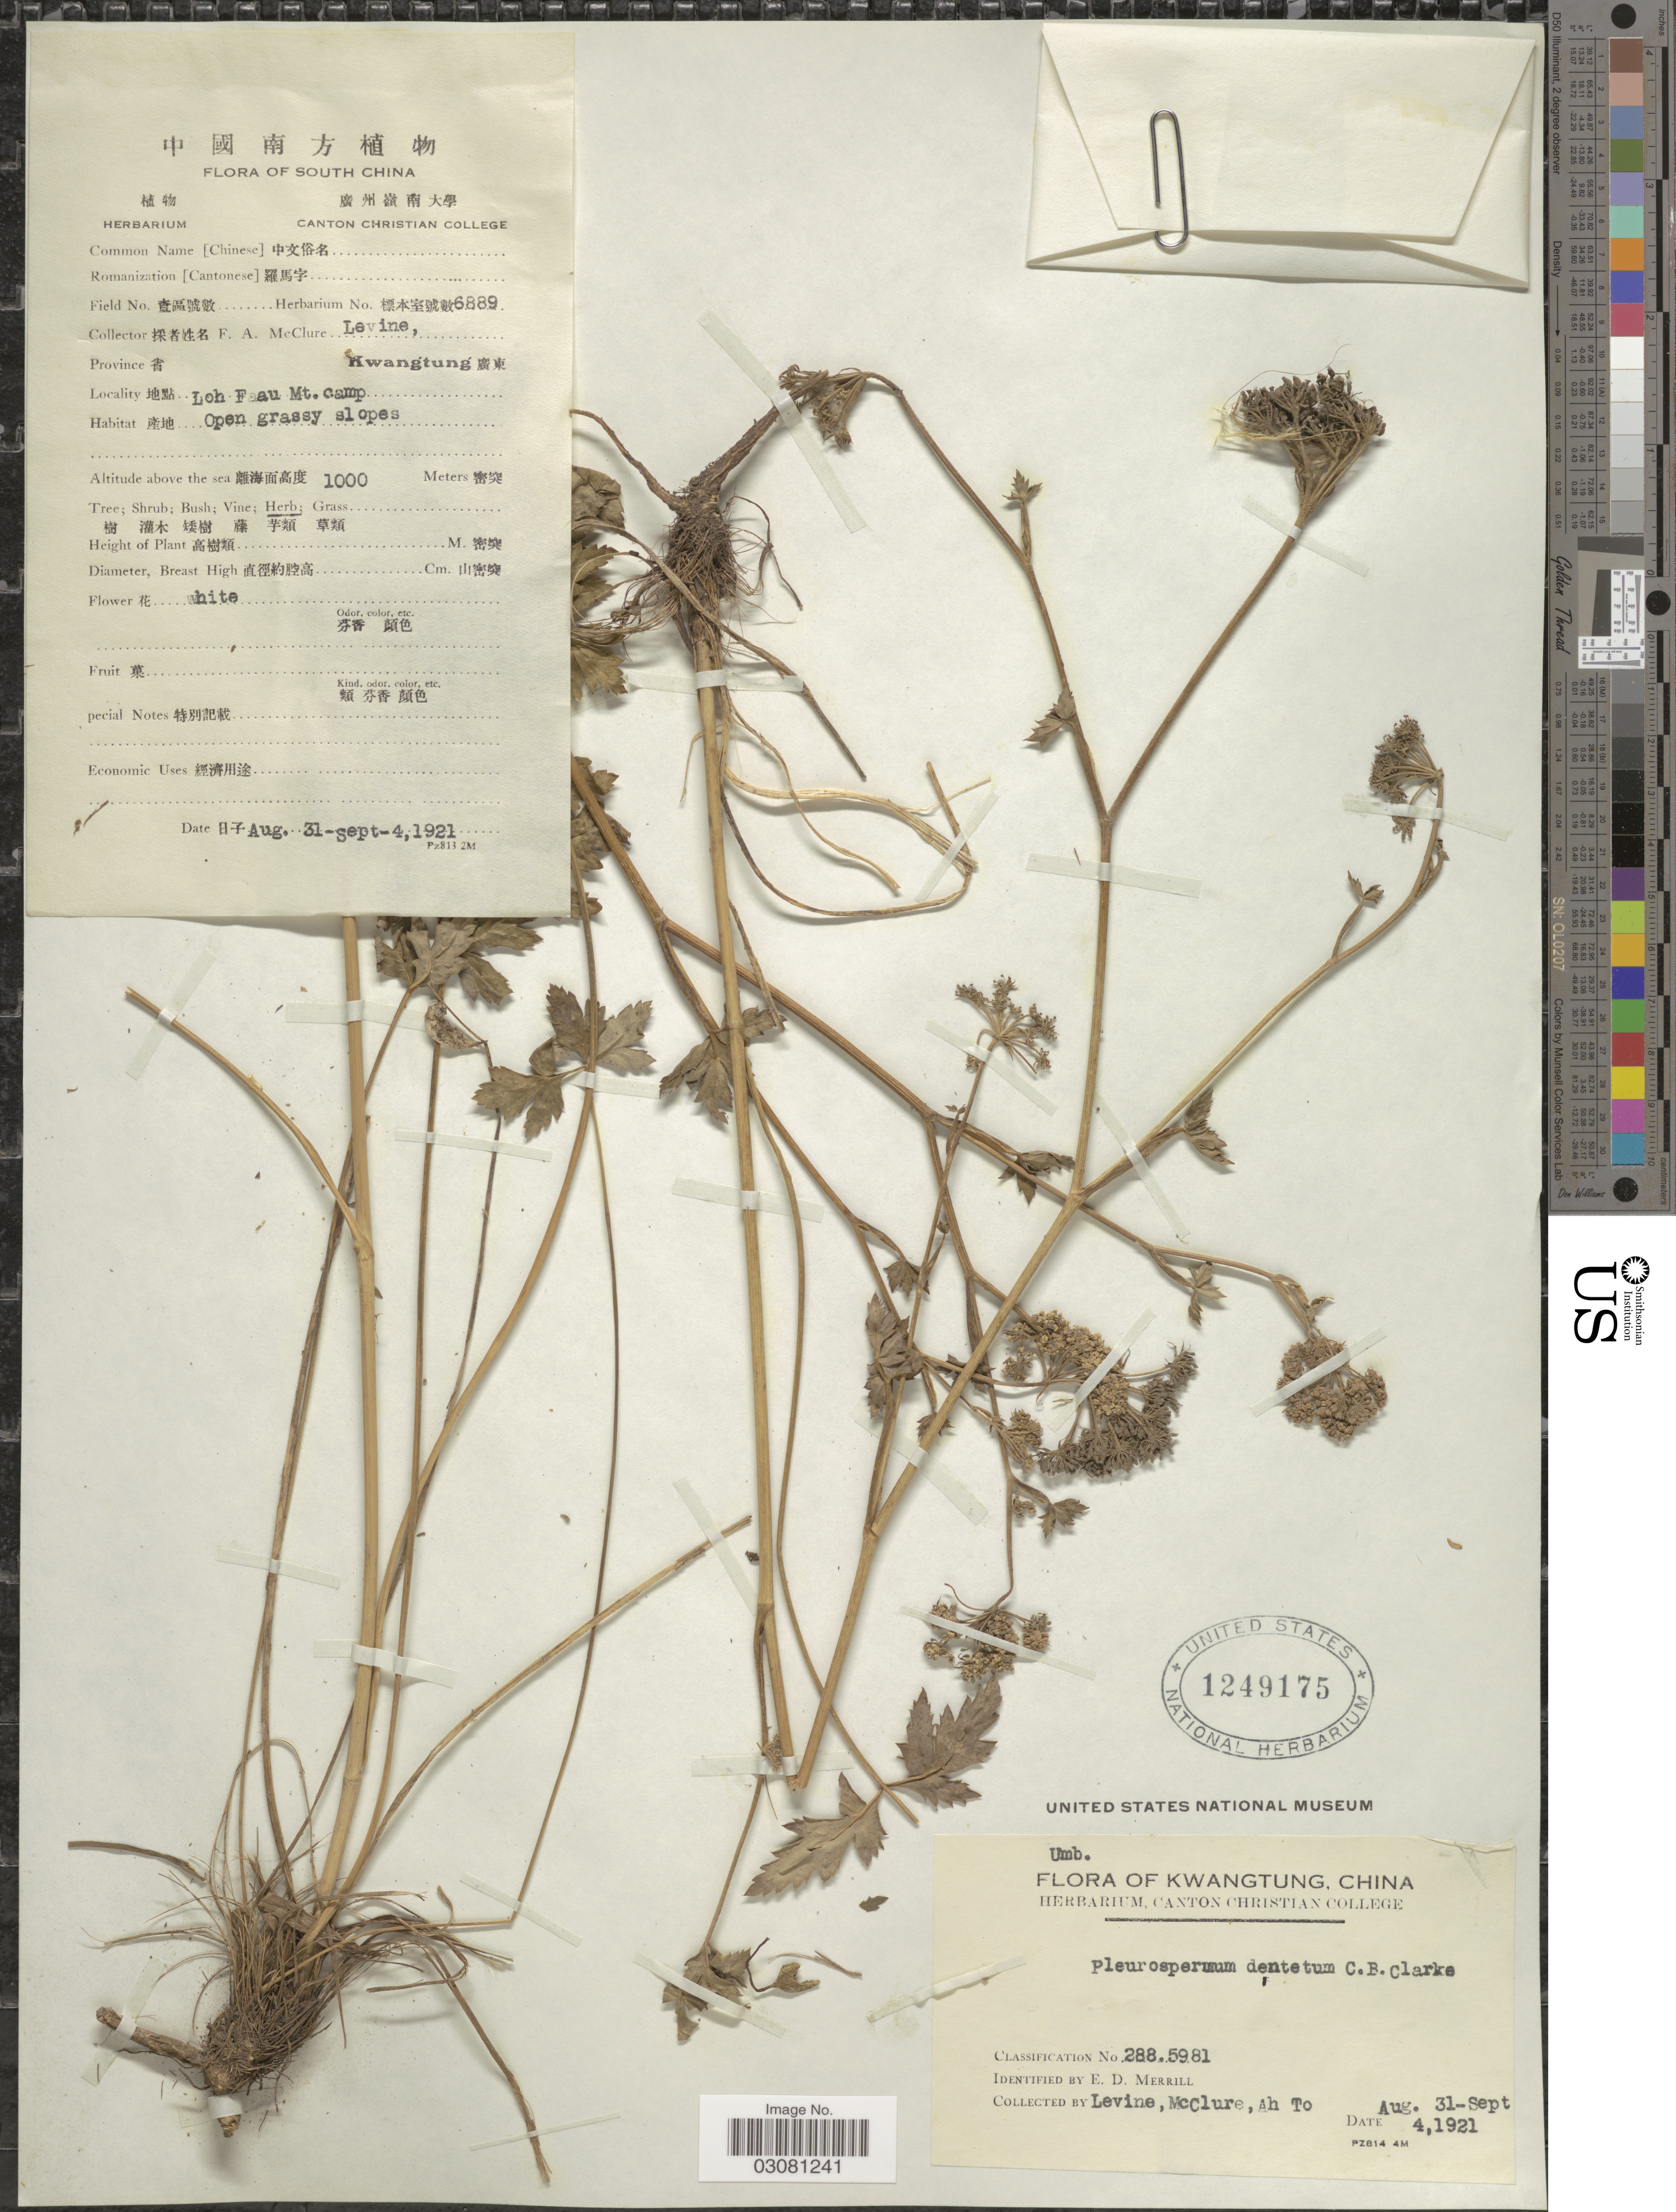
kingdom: Plantae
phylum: Tracheophyta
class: Magnoliopsida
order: Apiales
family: Apiaceae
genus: Pleurospermum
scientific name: Pleurospermum dentatum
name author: Benth. ex C.B. Clarke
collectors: F. A. McClure & -. Levine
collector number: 6889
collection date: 1921-08-31/1921-09-04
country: China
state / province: Guangdong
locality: Province kwangtung X. Loh Fau Mt. camp.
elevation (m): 1000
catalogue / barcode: US 1249175